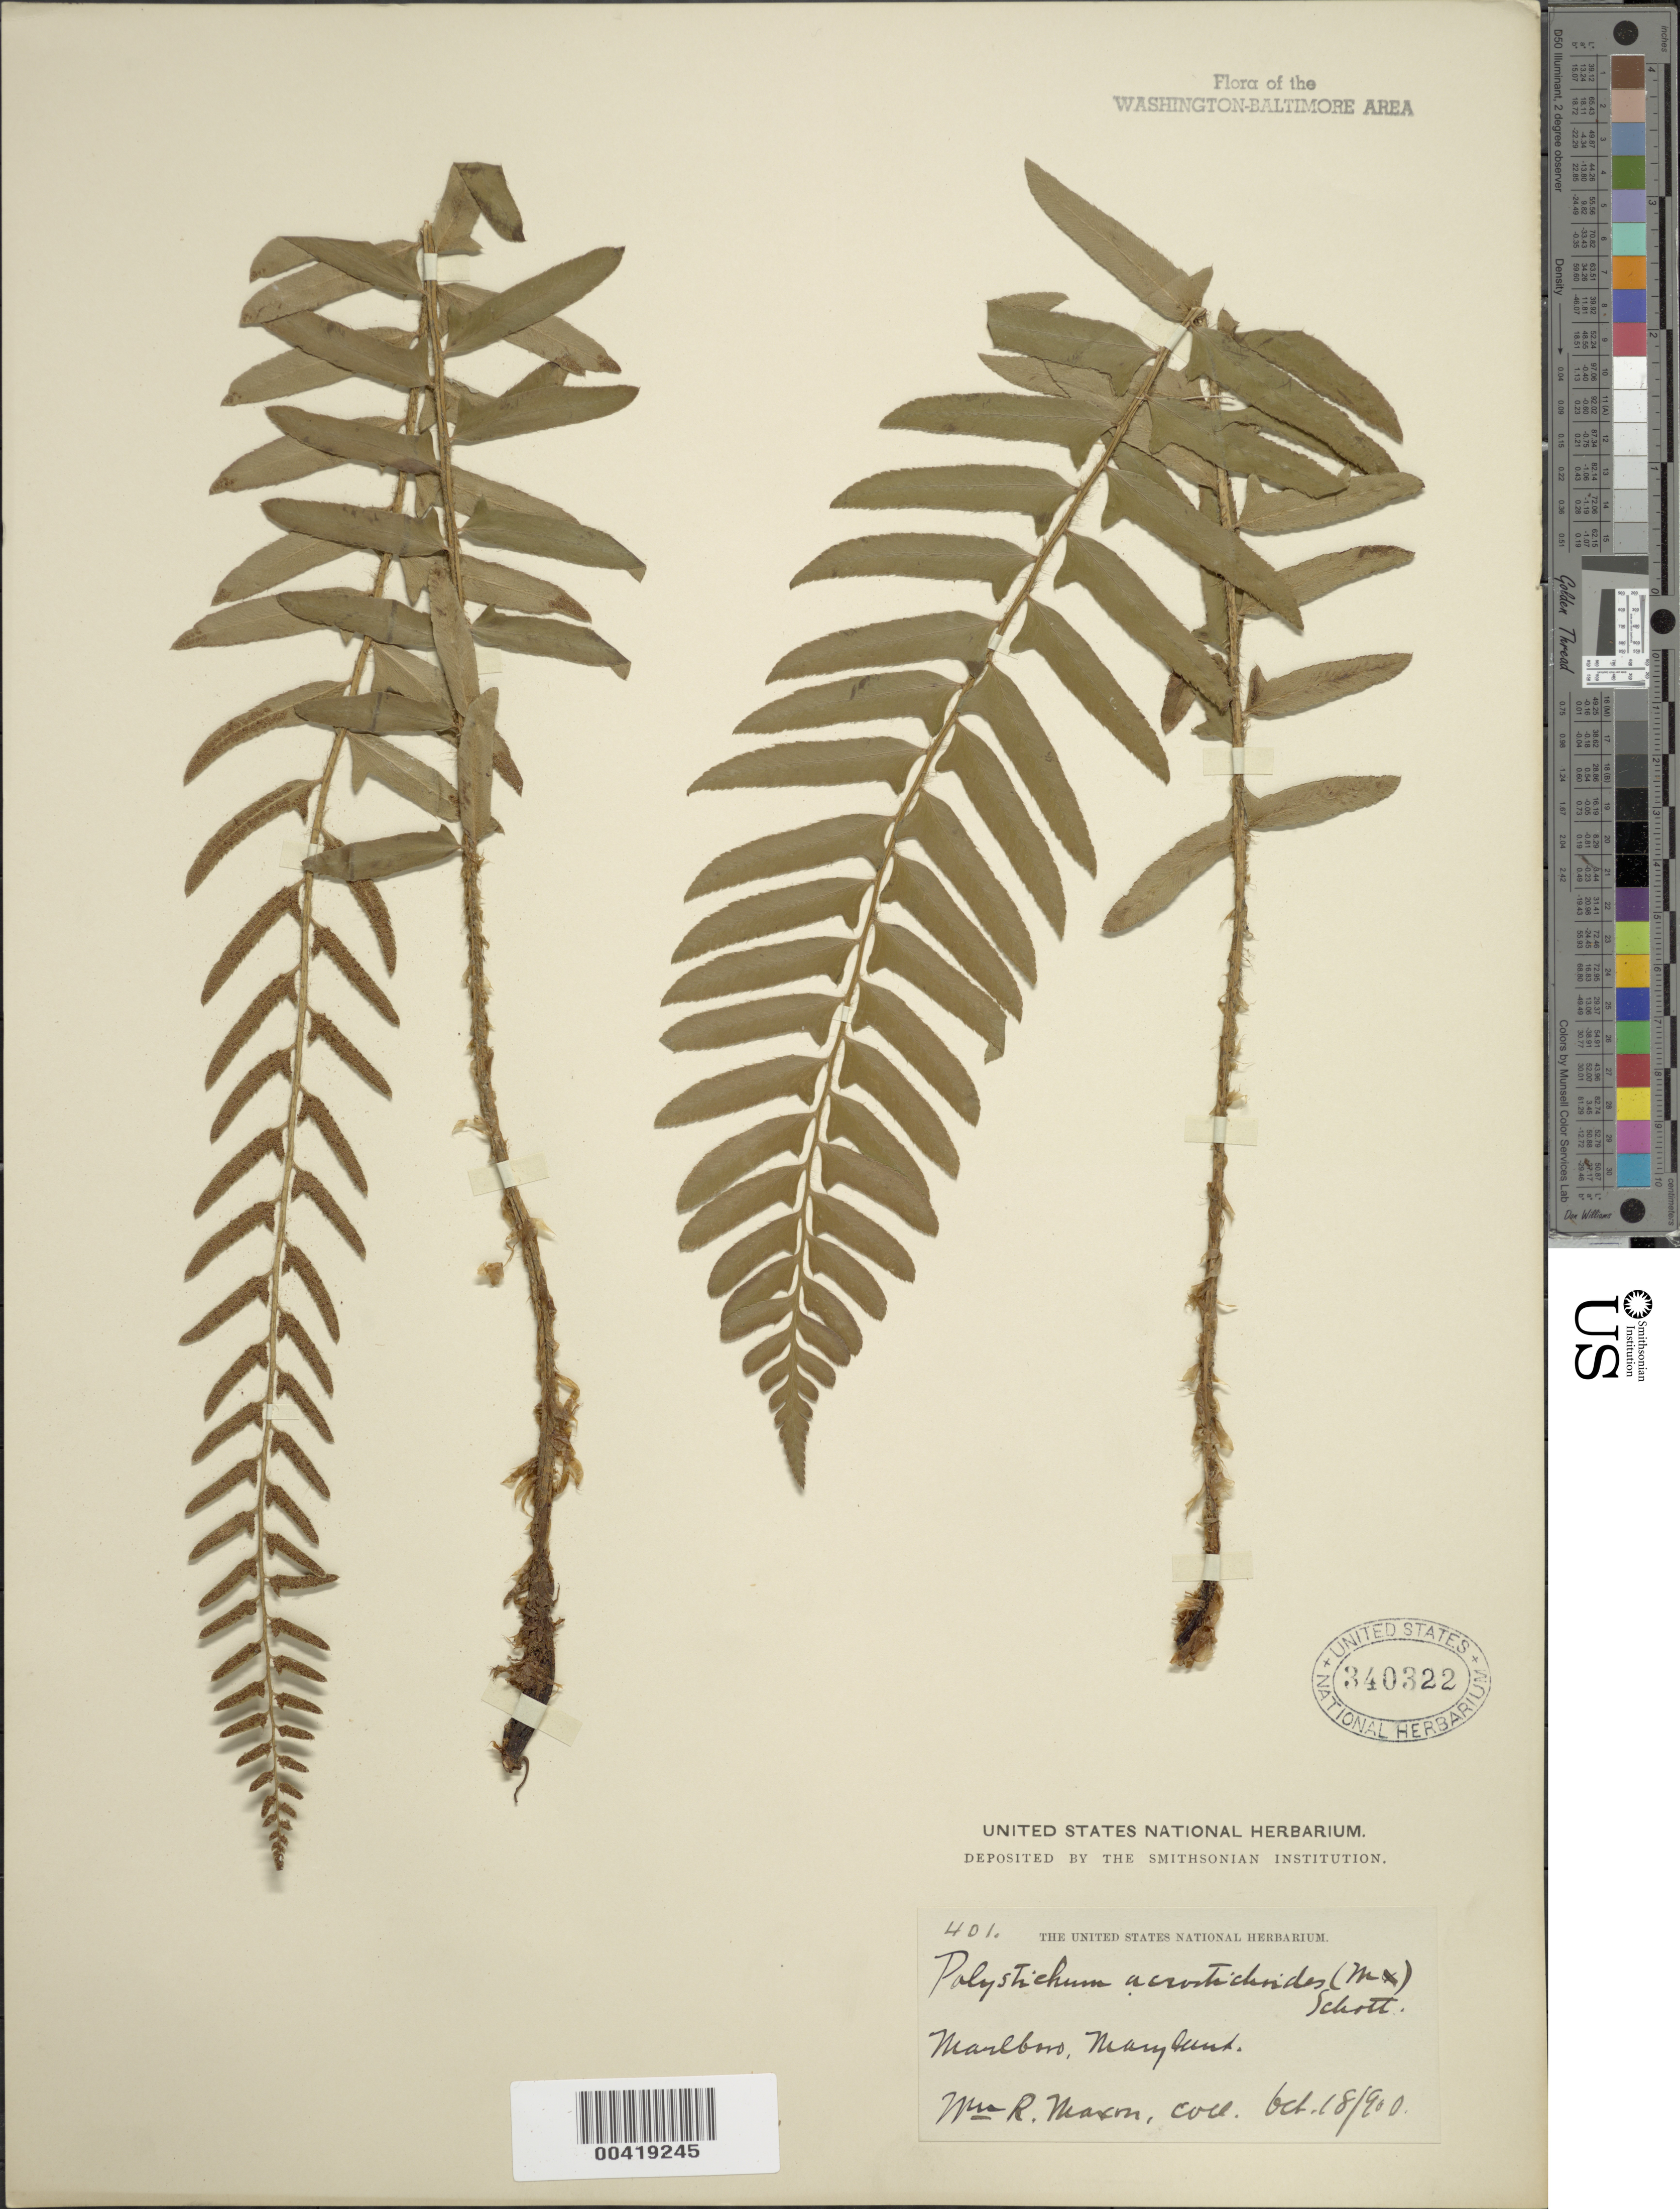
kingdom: Plantae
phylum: Tracheophyta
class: Polypodiopsida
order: Polypodiales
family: Dryopteridaceae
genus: Polystichum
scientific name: Polystichum acrostichoides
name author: (Michx.) Schott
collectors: W. R. Maxon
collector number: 401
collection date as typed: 18 Oct 1890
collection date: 1890-10-18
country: United States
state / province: Maryland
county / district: Prince George's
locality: Marlboro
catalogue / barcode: US 340322